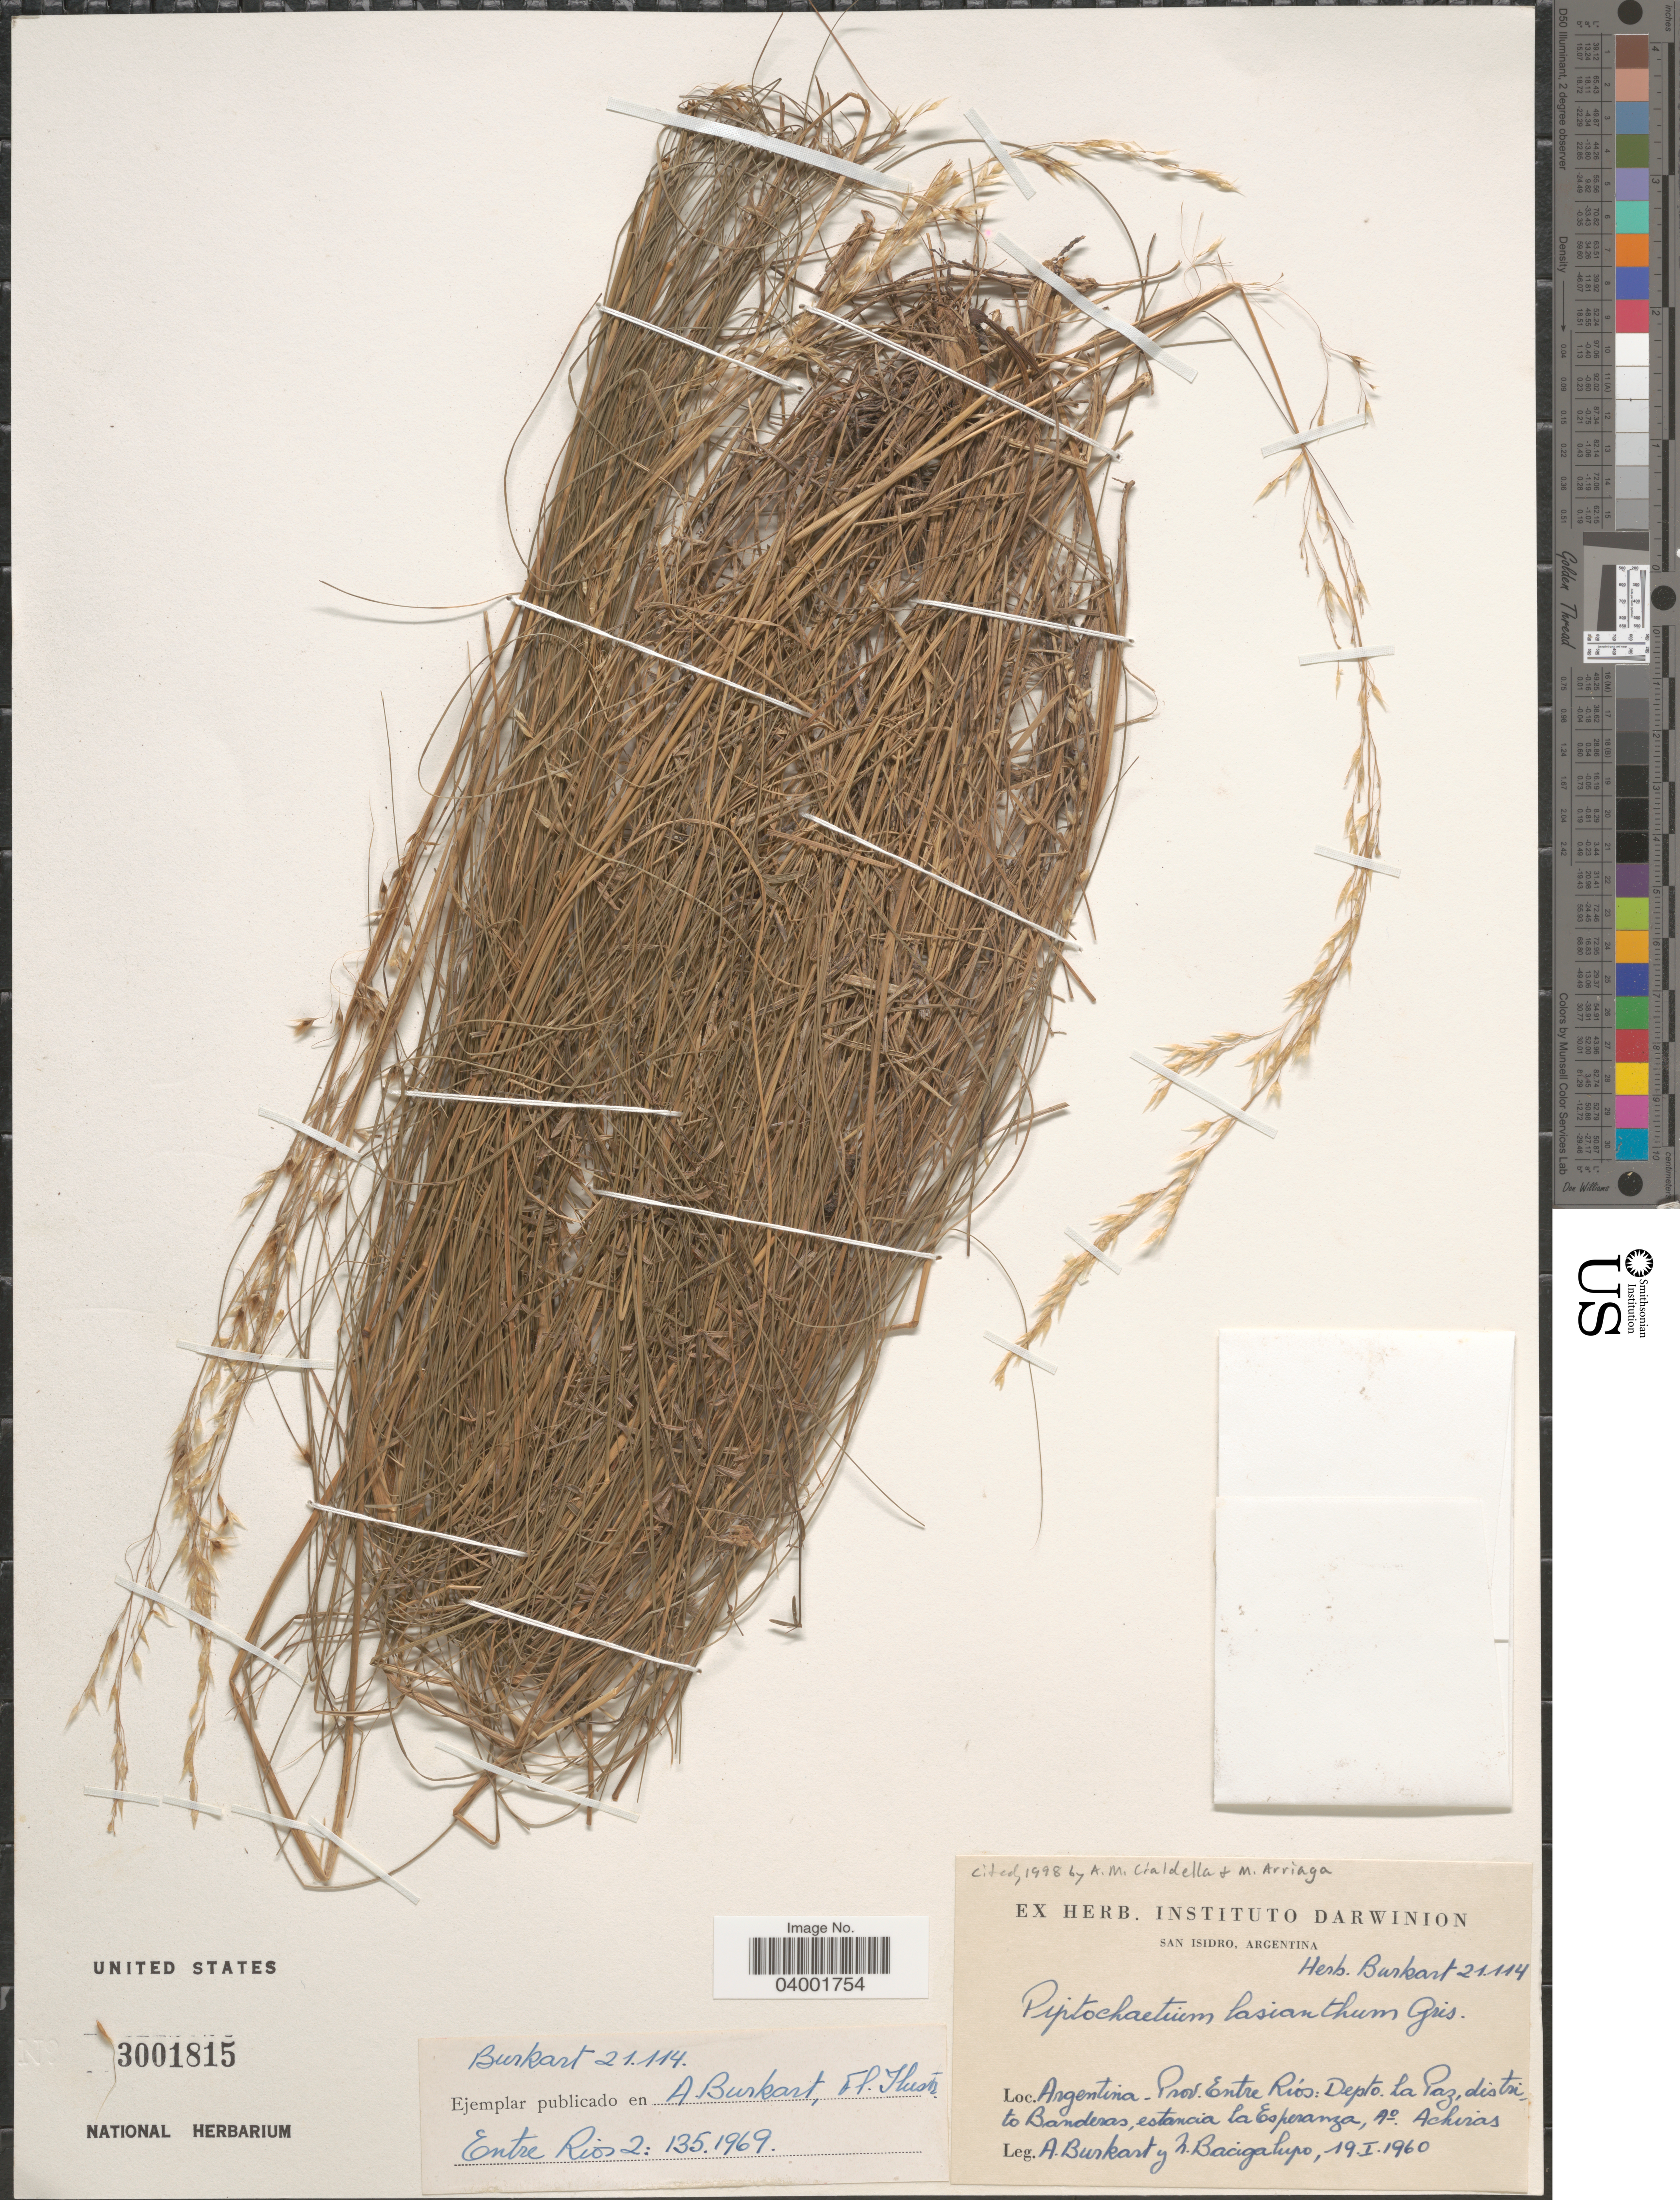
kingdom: Plantae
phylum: Tracheophyta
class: Liliopsida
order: Poales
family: Poaceae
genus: Piptochaetium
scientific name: Piptochaetium lasianthum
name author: Griseb.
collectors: A. E. Burkart & N. M. Bacigalupo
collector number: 21114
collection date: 1960-01-19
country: Argentina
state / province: Entre Rios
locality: Depto. La Paz, distrito Banderas, estanciaa La Esperanza, Ao Achiras.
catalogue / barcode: US 3001815